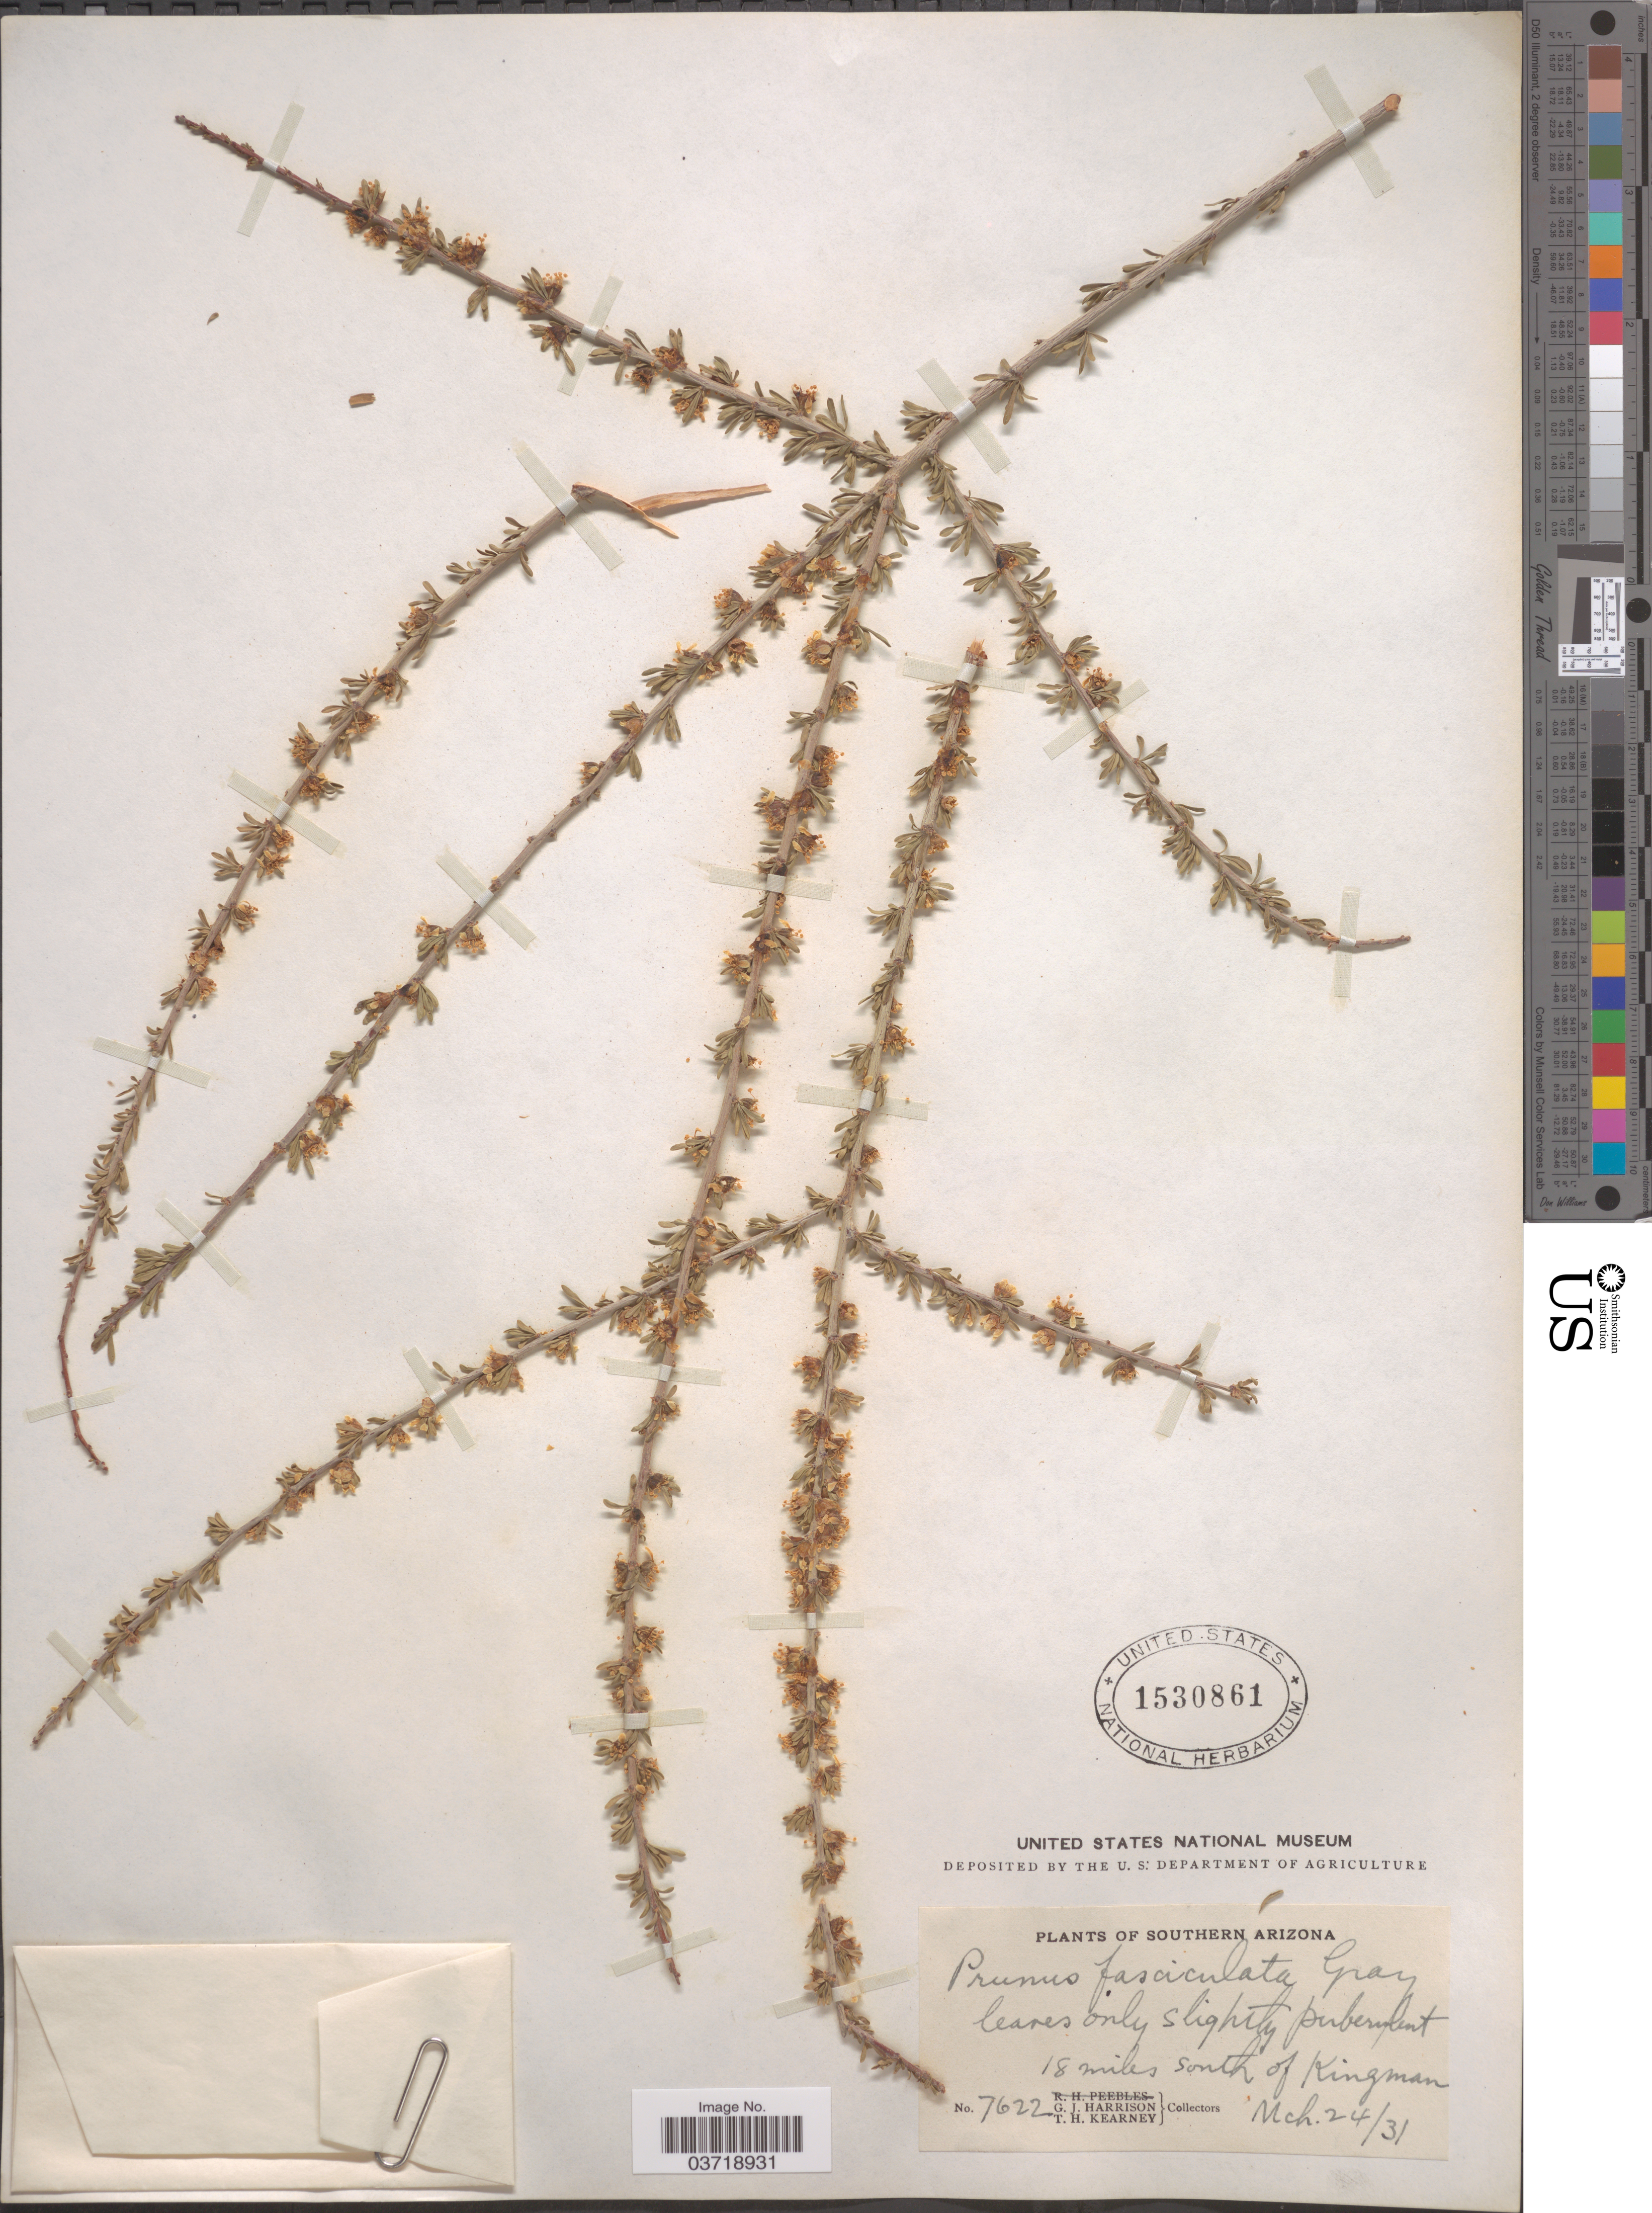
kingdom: Plantae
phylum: Tracheophyta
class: Magnoliopsida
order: Rosales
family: Rosaceae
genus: Prunus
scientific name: Prunus fasciculata var. fasciculata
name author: (Torr.) A. Gray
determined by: Strong, Mark T., (BOT), Smithsonian Institution - National Museum of Natural History (UNITED STATES)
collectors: G. J. Harrison & T. H. Kearney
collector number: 7622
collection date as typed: Transcribed d/m/y: 24/3/31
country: United States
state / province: Arizona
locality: Southern Arizona. 18 miles south of Kingman.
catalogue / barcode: US 1530861